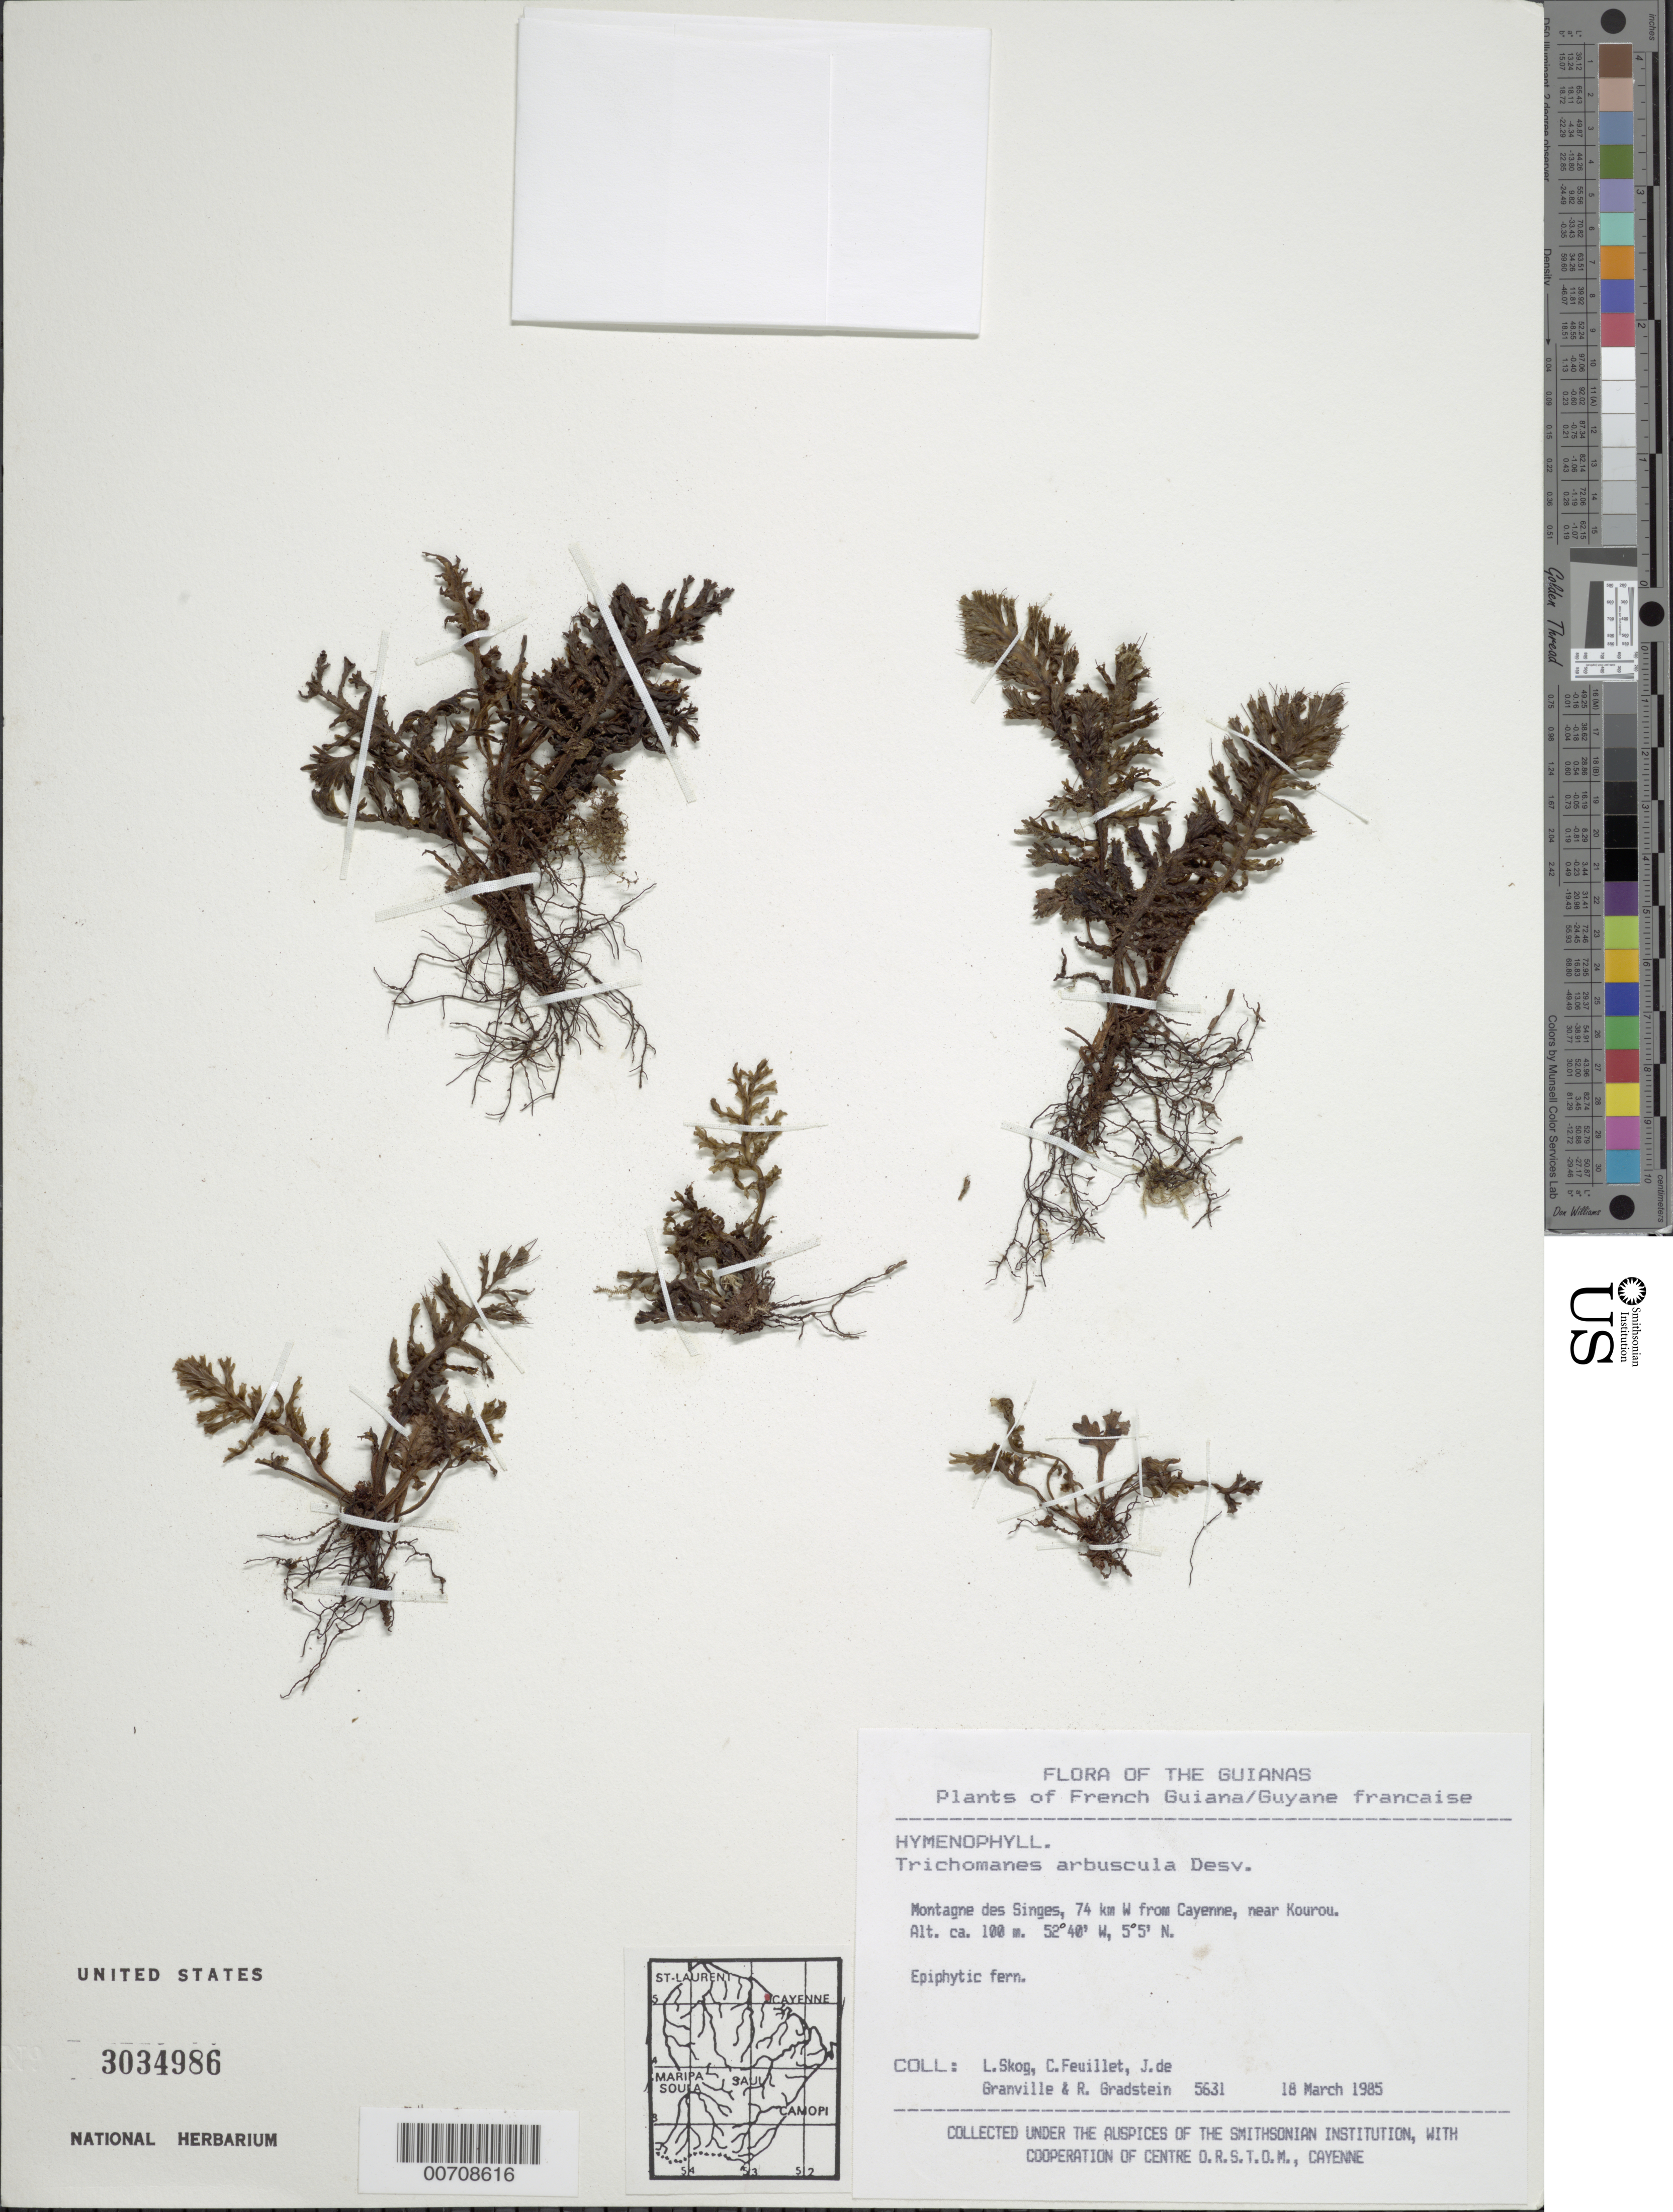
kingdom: Plantae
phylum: Tracheophyta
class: Polypodiopsida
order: Hymenophyllales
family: Hymenophyllaceae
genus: Trichomanes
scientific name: Trichomanes arbuscula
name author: Desv.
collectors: L. E. Skog, C. Feuillet, J.-J. de Granville & R. Gradstein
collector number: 5631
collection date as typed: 18 March 1985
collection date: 1985-03-18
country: French Guiana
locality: Montagne des Singes, 74 km W from Cayenne, near Kourou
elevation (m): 100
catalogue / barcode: US 3034986